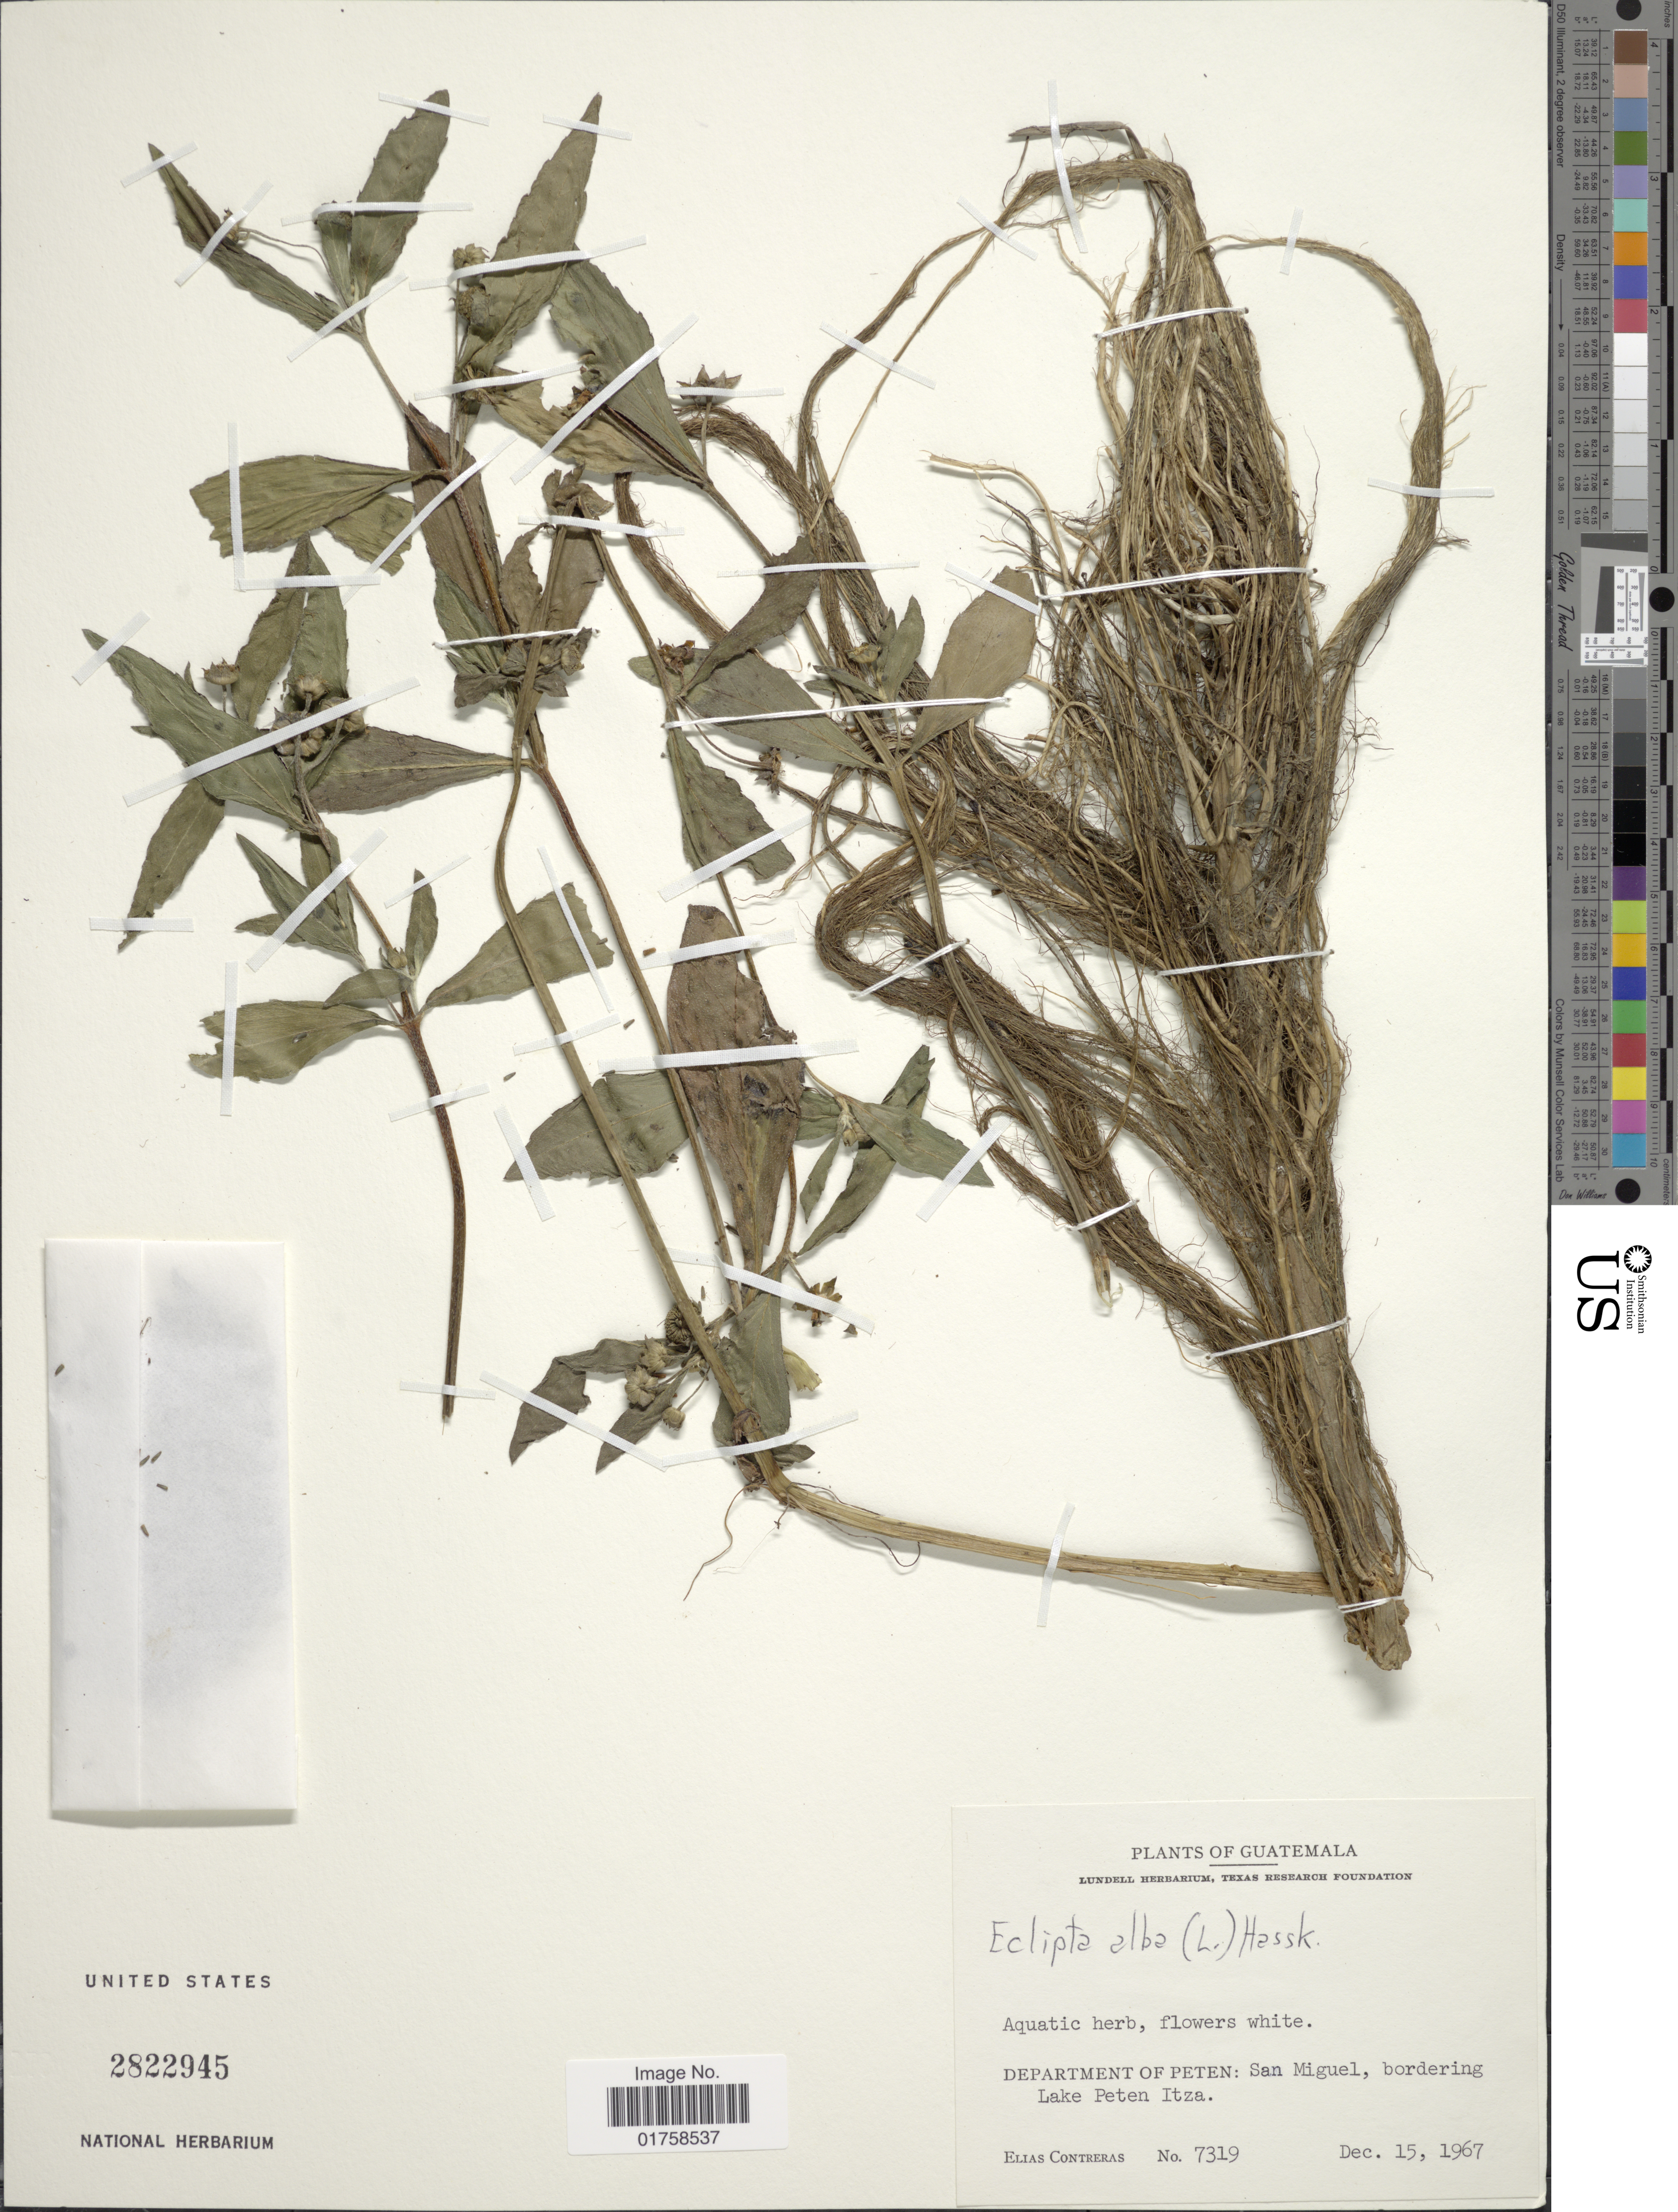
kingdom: Plantae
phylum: Tracheophyta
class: Magnoliopsida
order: Asterales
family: Asteraceae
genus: Eclipta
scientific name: Eclipta alba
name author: (L.) Hassk.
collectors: E. Contreras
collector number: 7319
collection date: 1967-12-15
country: Guatemala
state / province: El Petén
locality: Guatemala. Department of Peten: San Miguel, bordering Lake Peten Itza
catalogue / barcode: US 2822945